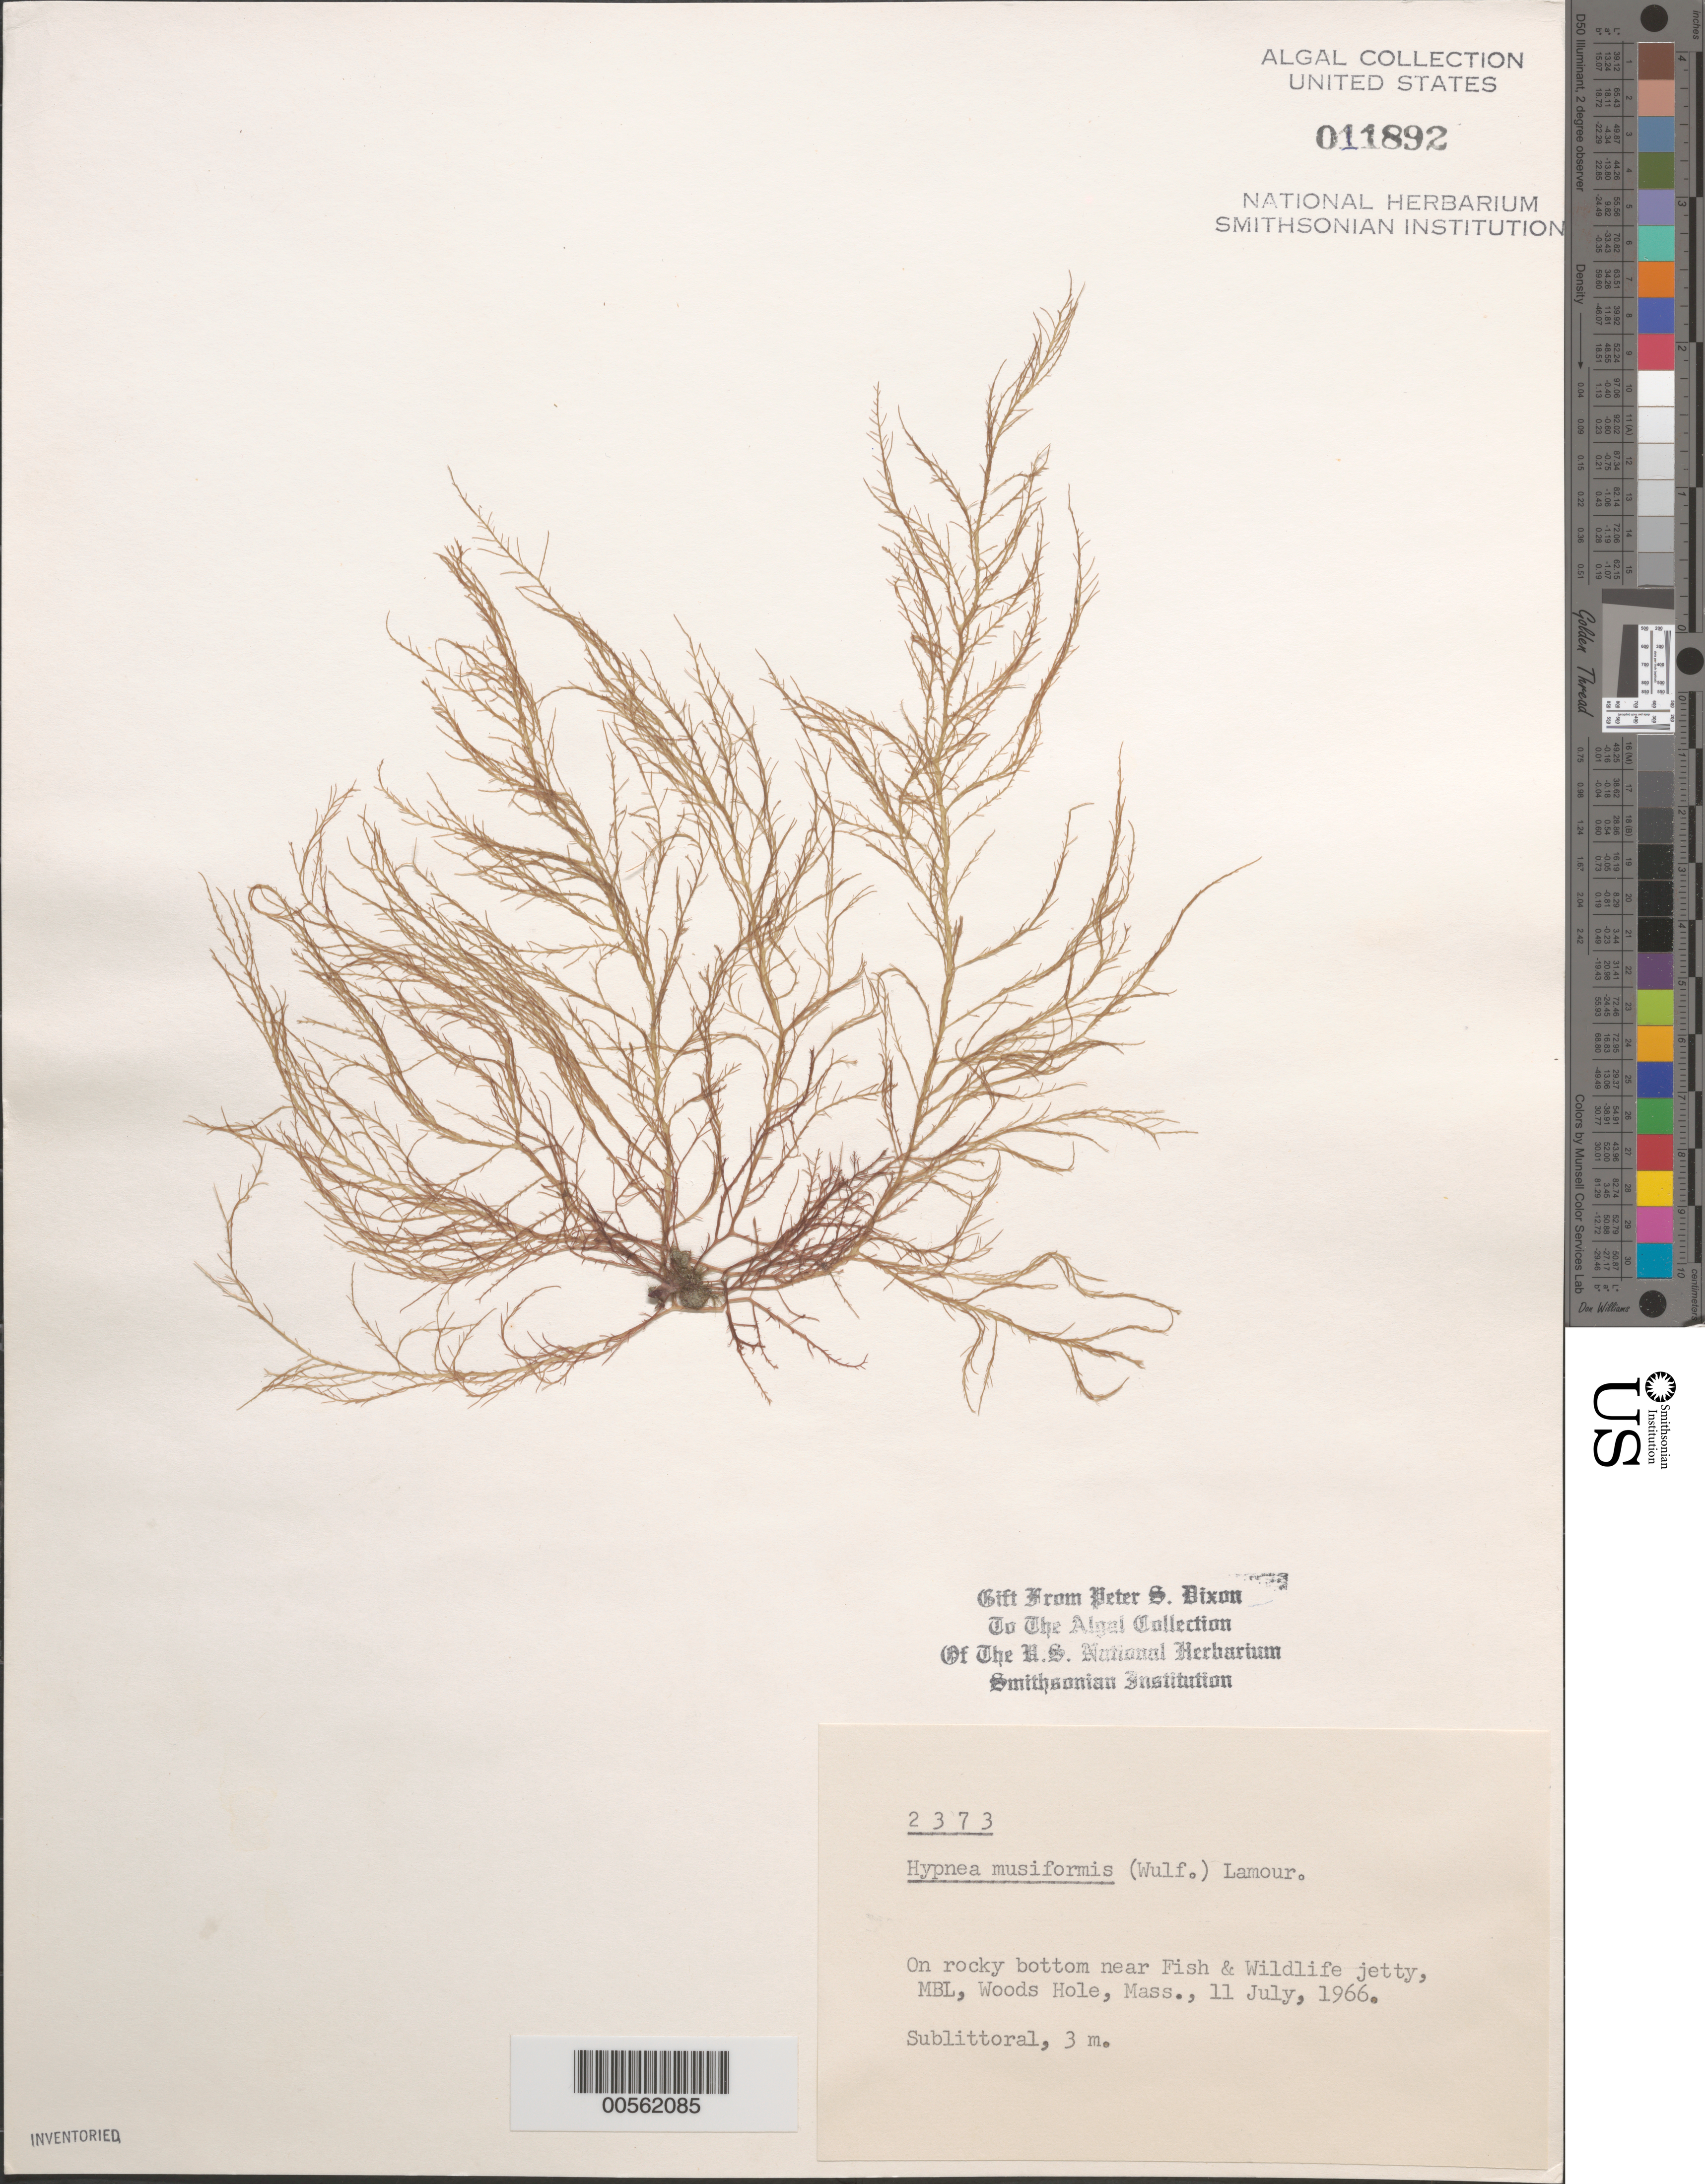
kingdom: Plantae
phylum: Rhodophyta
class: Florideophyceae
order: Gigartinales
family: Cystocloniaceae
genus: Hypnea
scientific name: Hypnea musciformis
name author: (Wulfen) J.V.Lamouroux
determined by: Dixon, P. S.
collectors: P. S. Dixon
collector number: PSD 2373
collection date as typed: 11 Jul 1966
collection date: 1966-07-11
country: United States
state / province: Massachusetts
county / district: Barnstable County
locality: Woods Hole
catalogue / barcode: US 11892